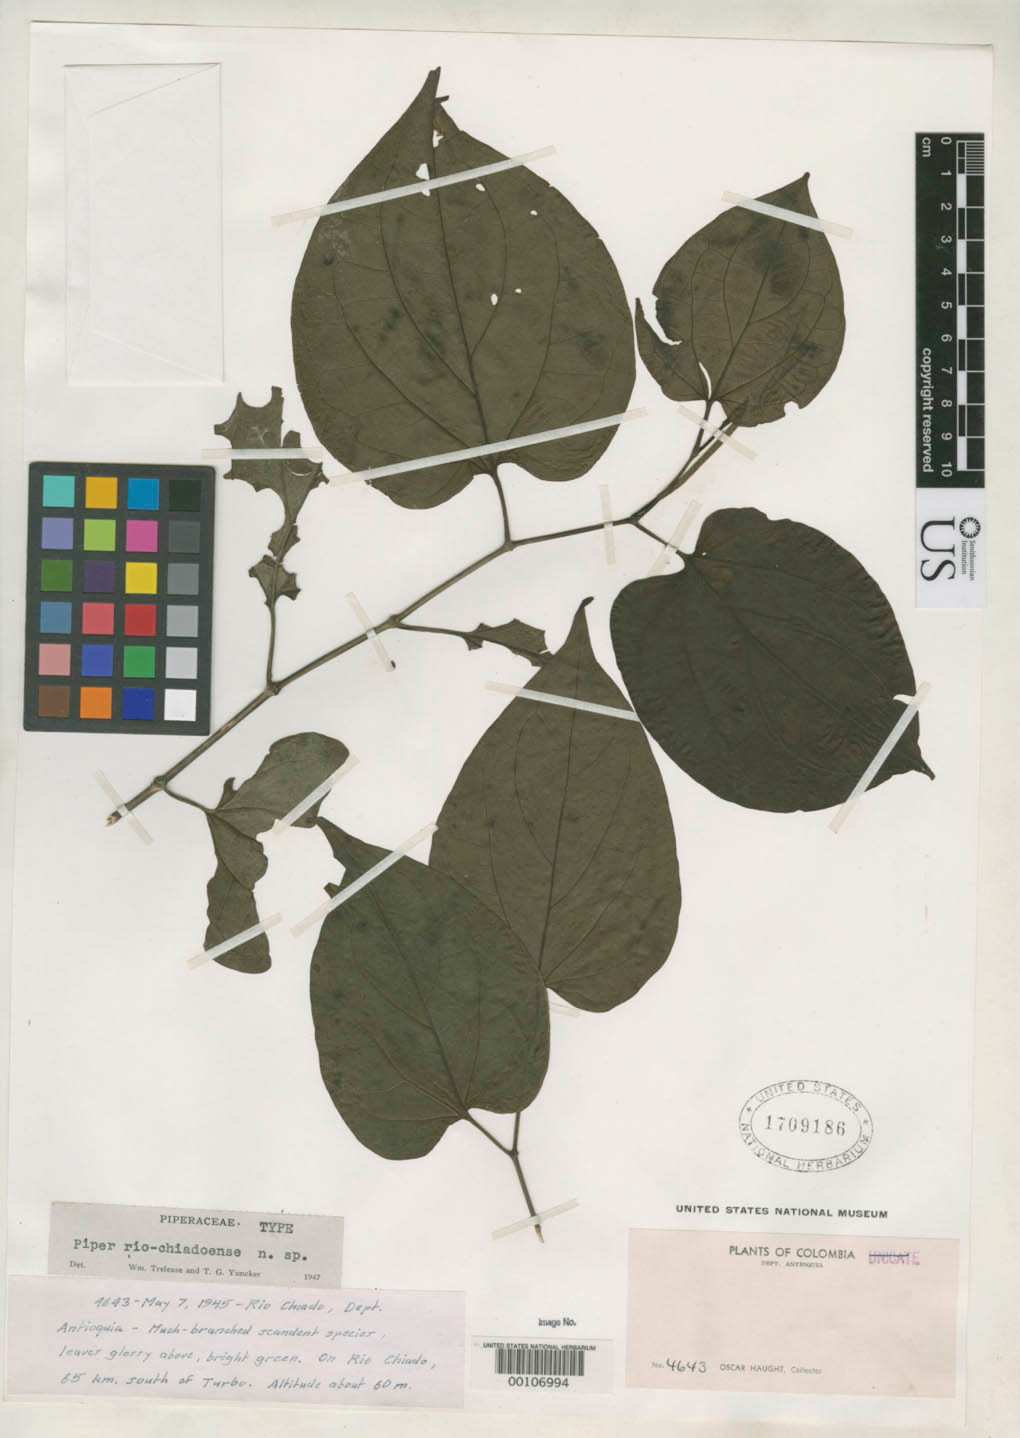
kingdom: Plantae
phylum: Tracheophyta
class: Magnoliopsida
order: Piperales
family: Piperaceae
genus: Piper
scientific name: Piper rio-chiadoense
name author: Trel. & Yunck.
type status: Isolectotype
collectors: O. L. Haught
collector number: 4643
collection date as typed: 07 May 1945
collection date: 1945-05-07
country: Colombia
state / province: Antioquia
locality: Rio ChIado, S of Turbo.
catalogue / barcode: US 1709186